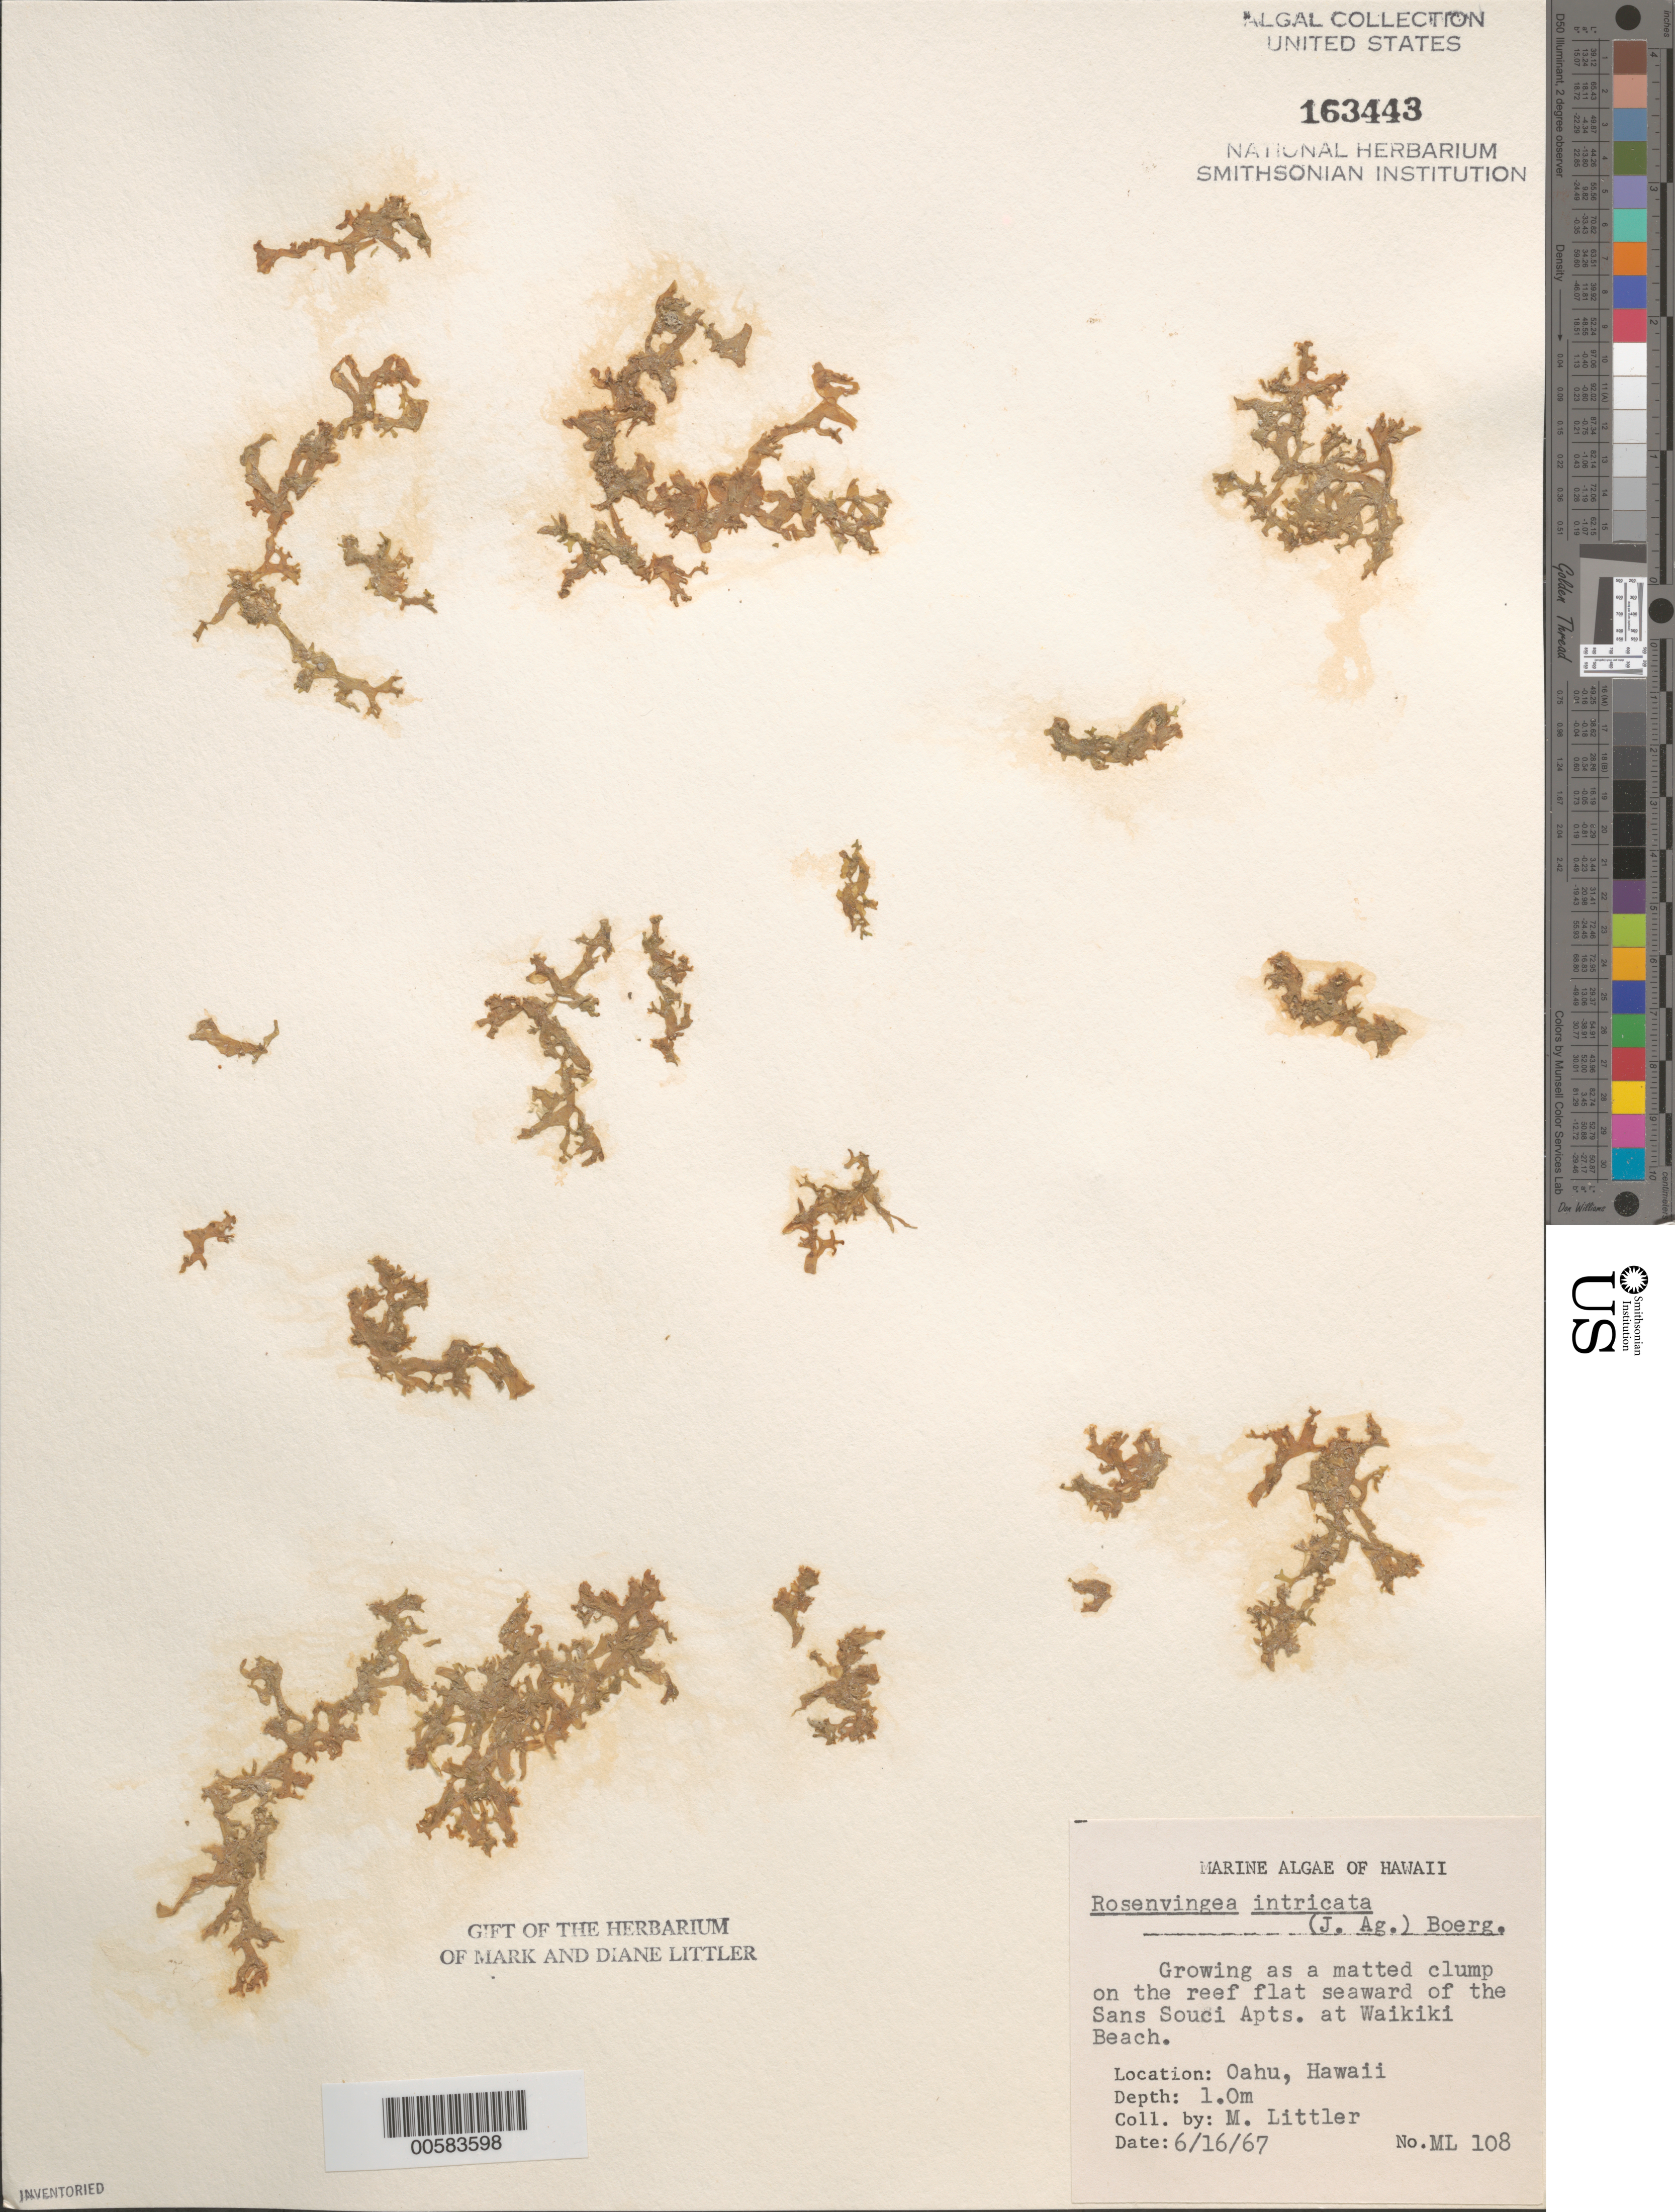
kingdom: Chromista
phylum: Ochrophyta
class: Phaeophyceae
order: Scytosiphonales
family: Scytosiphonaceae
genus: Rosenvingea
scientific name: Rosenvingea endiviifolia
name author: (Martius) M.J. Wynne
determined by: Algae name updating Project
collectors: M. M. Littler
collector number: ML 108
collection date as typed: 16 Jun 1967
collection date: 1967-06-16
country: United States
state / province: Hawaii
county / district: Honolulu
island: Oahu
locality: Waikiki Beach near Sans Souci Apartments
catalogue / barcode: US 163443